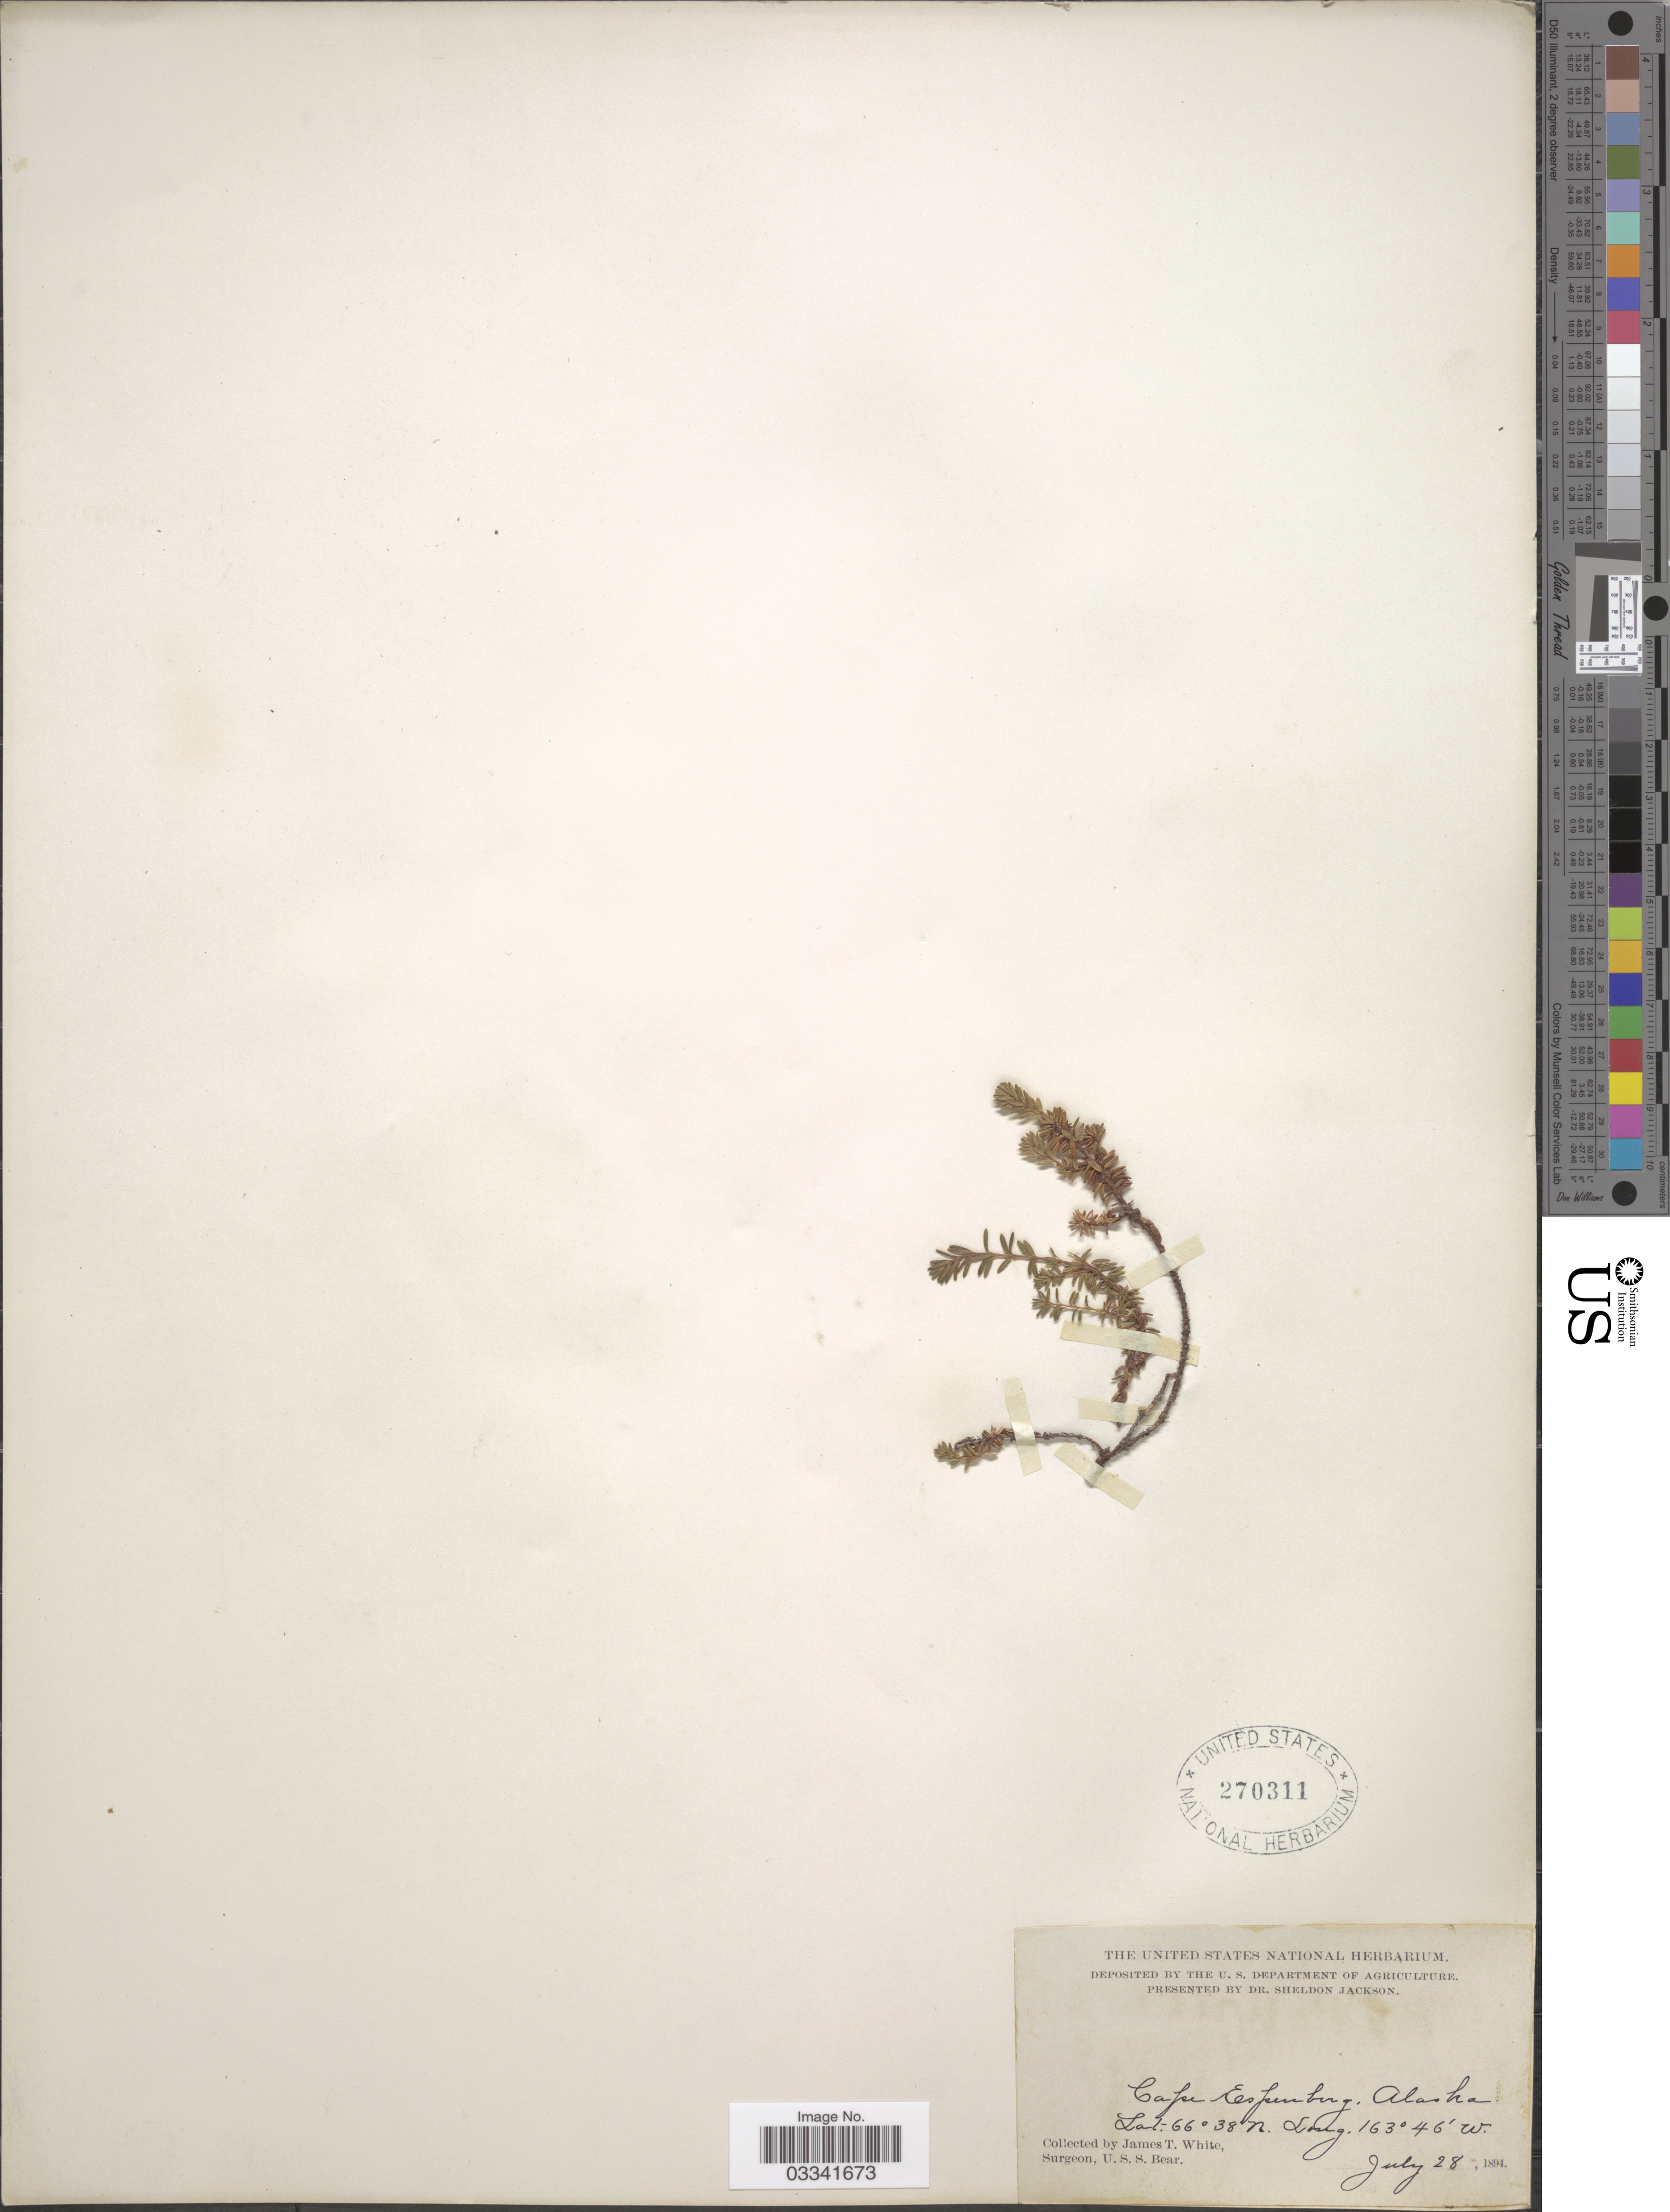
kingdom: Plantae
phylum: Tracheophyta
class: Magnoliopsida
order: Ericales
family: Ericaceae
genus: Empetrum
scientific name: Empetrum nigrum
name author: L.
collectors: J. T. White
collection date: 1894-07-28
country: United States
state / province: Alaska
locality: Cape Espenberg.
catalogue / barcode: US 270311